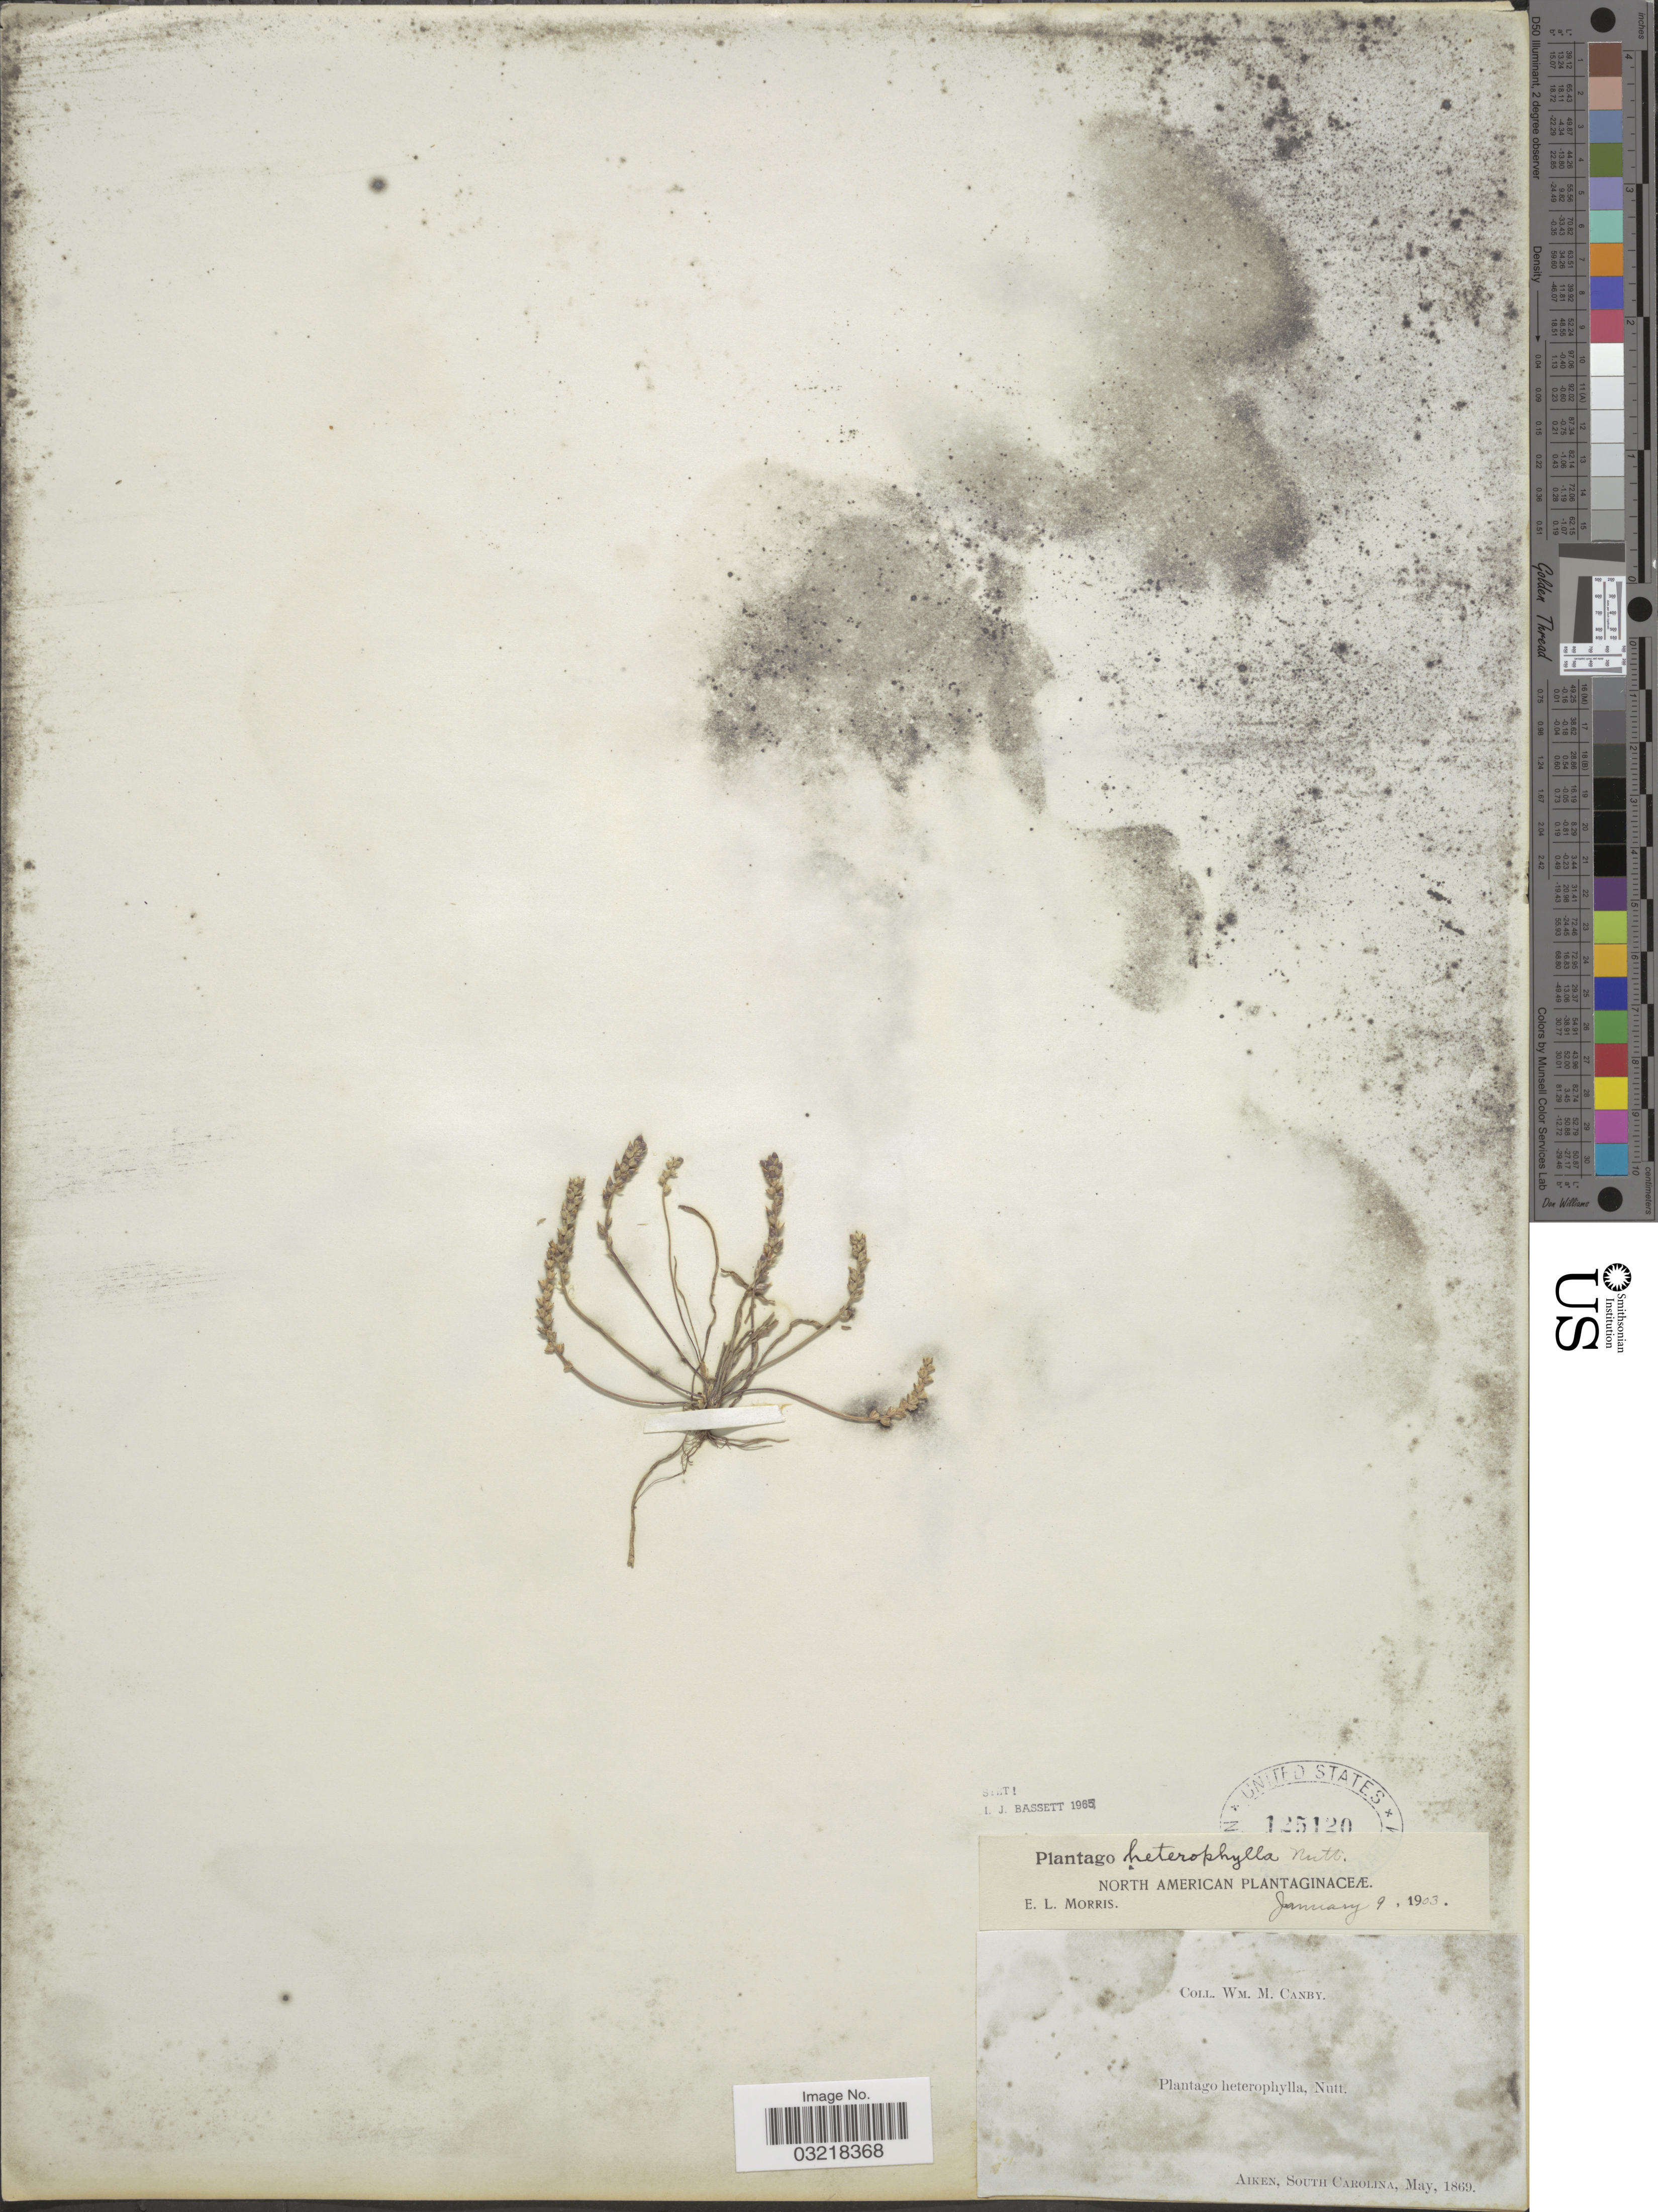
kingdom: Plantae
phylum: Tracheophyta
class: Magnoliopsida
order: Lamiales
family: Plantaginaceae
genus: Plantago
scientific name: Plantago heterophylla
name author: Nutt.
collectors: W. M. Canby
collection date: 1869-05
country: United States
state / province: South Carolina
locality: Aiken.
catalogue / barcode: US 125120